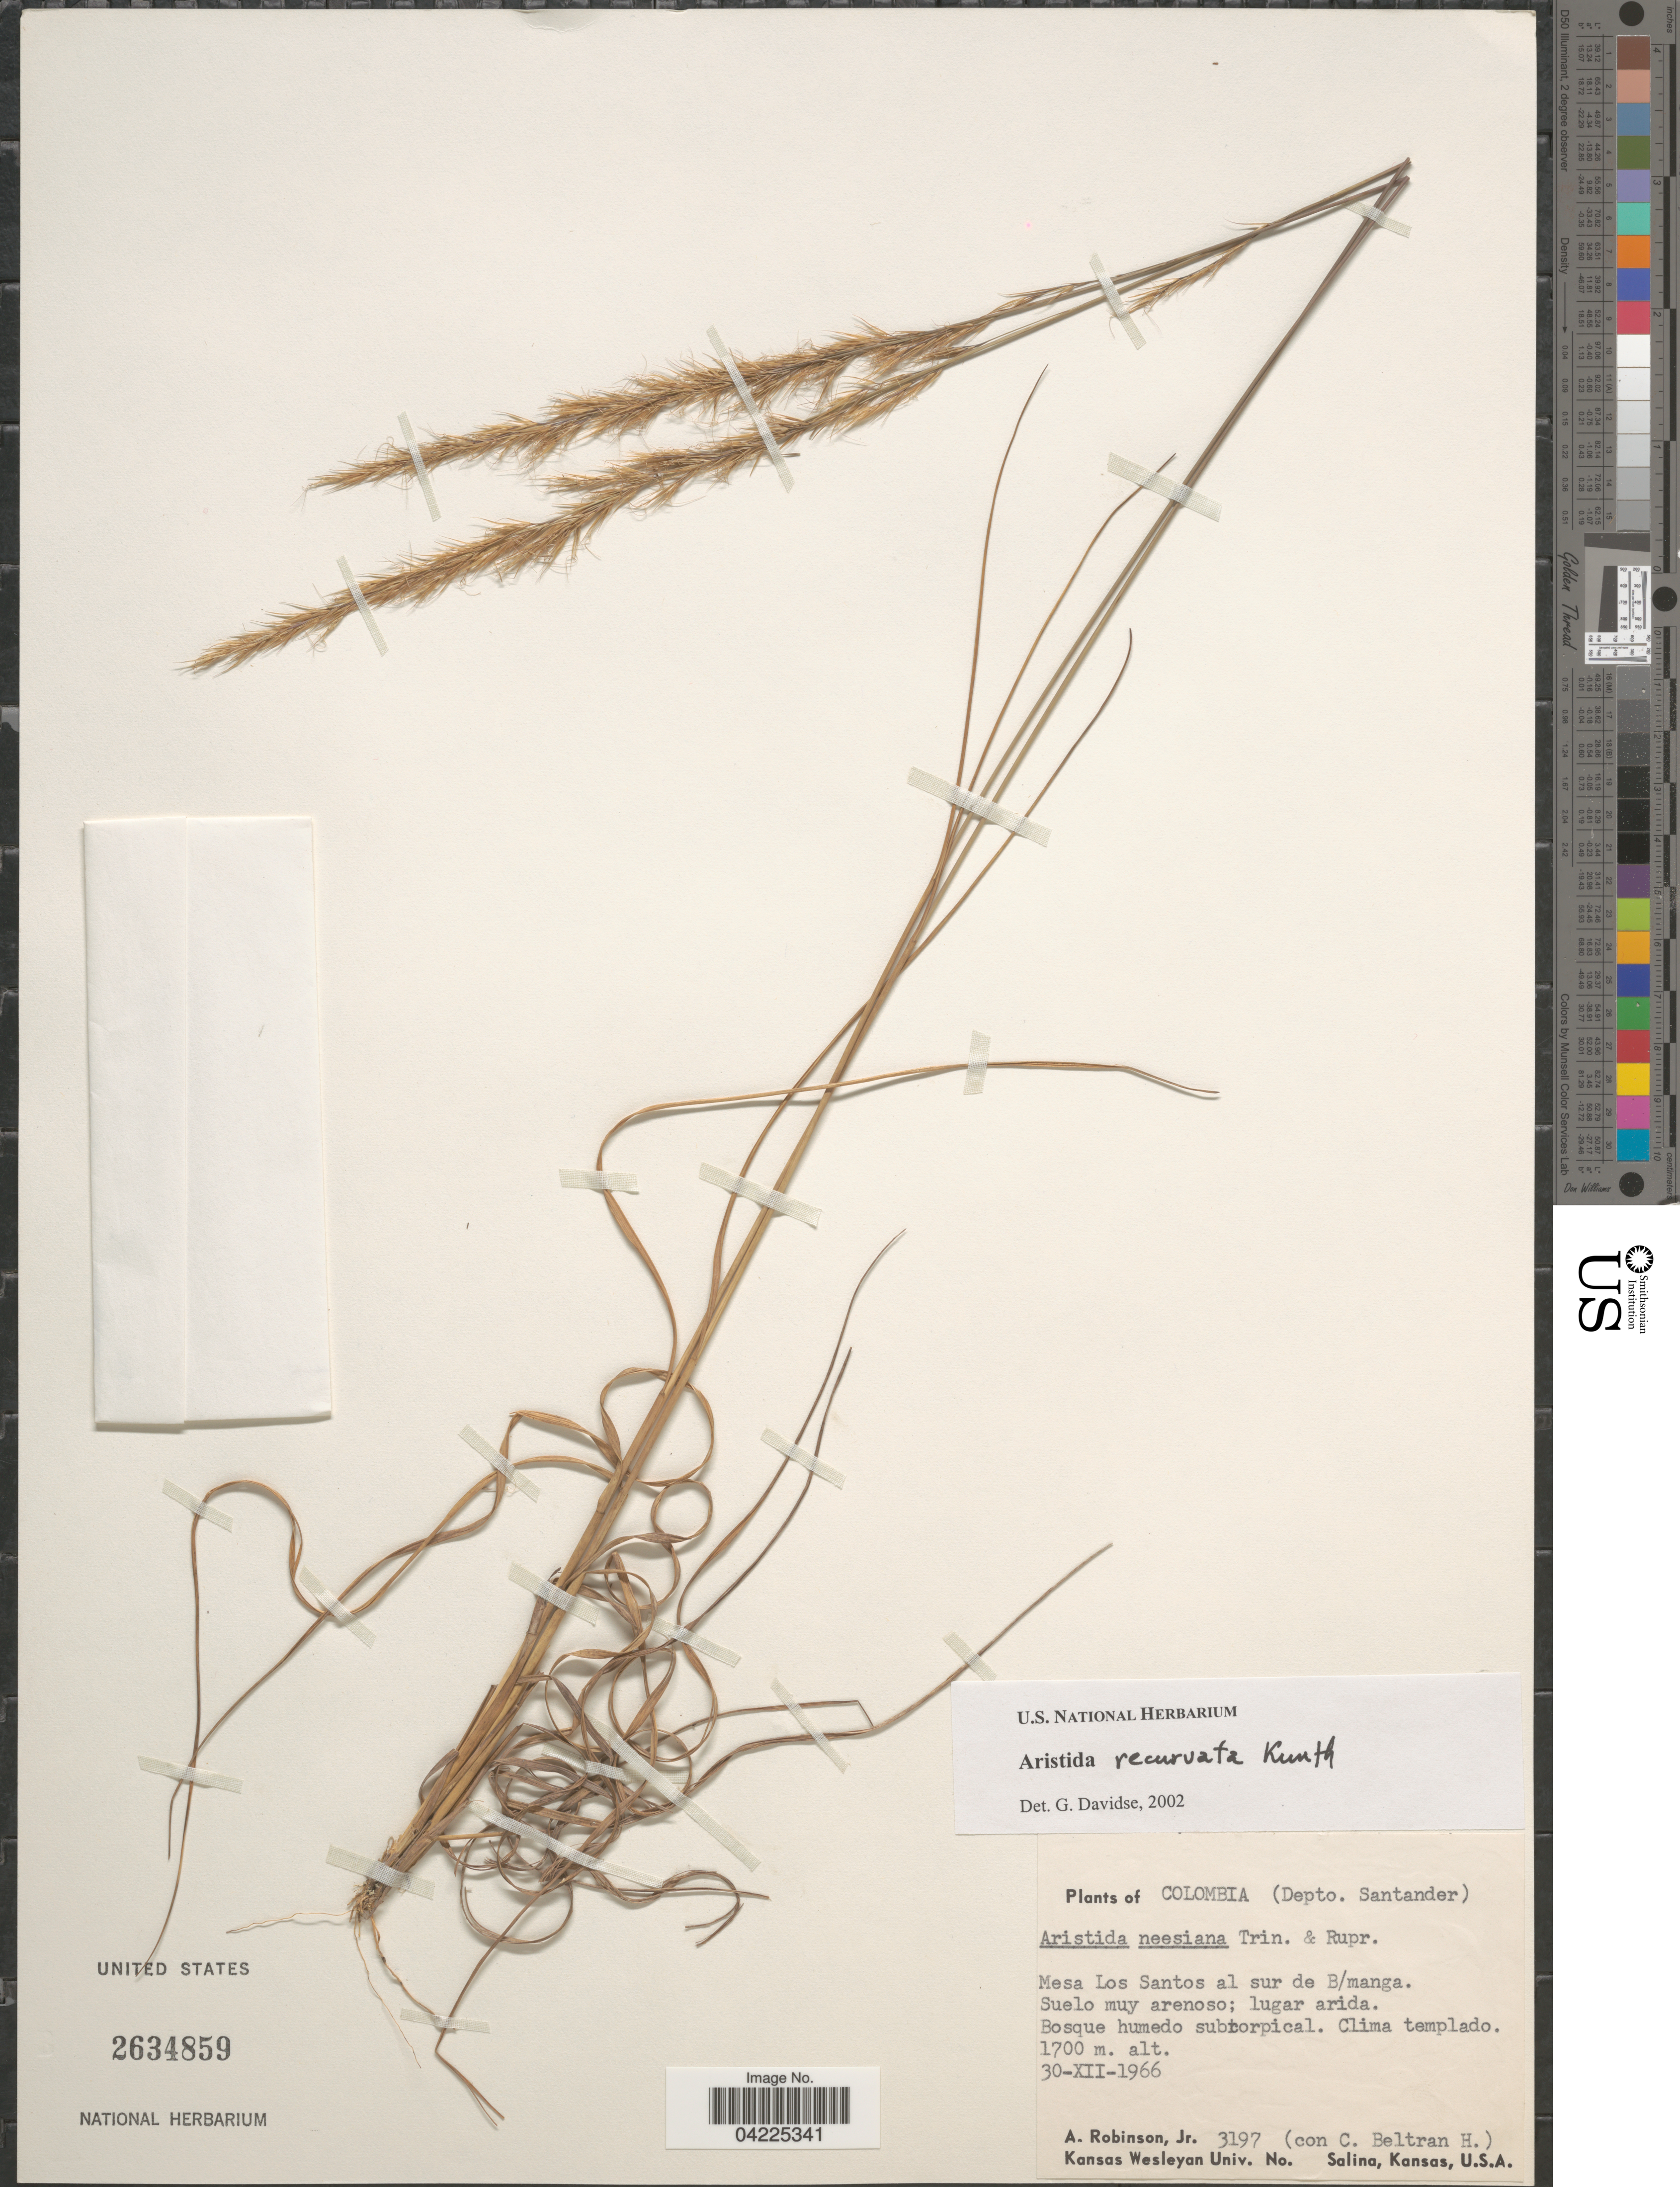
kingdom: Plantae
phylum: Tracheophyta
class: Liliopsida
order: Poales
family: Poaceae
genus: Aristida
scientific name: Aristida recurvata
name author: Kunth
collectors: A. Robinson Jr. & C. Beltran H.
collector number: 3197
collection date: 1966-12-30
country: Colombia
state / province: Santander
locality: (Depto. Santander). Mesa Los Santos al sur de B/manga.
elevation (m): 1700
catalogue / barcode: US 2634859